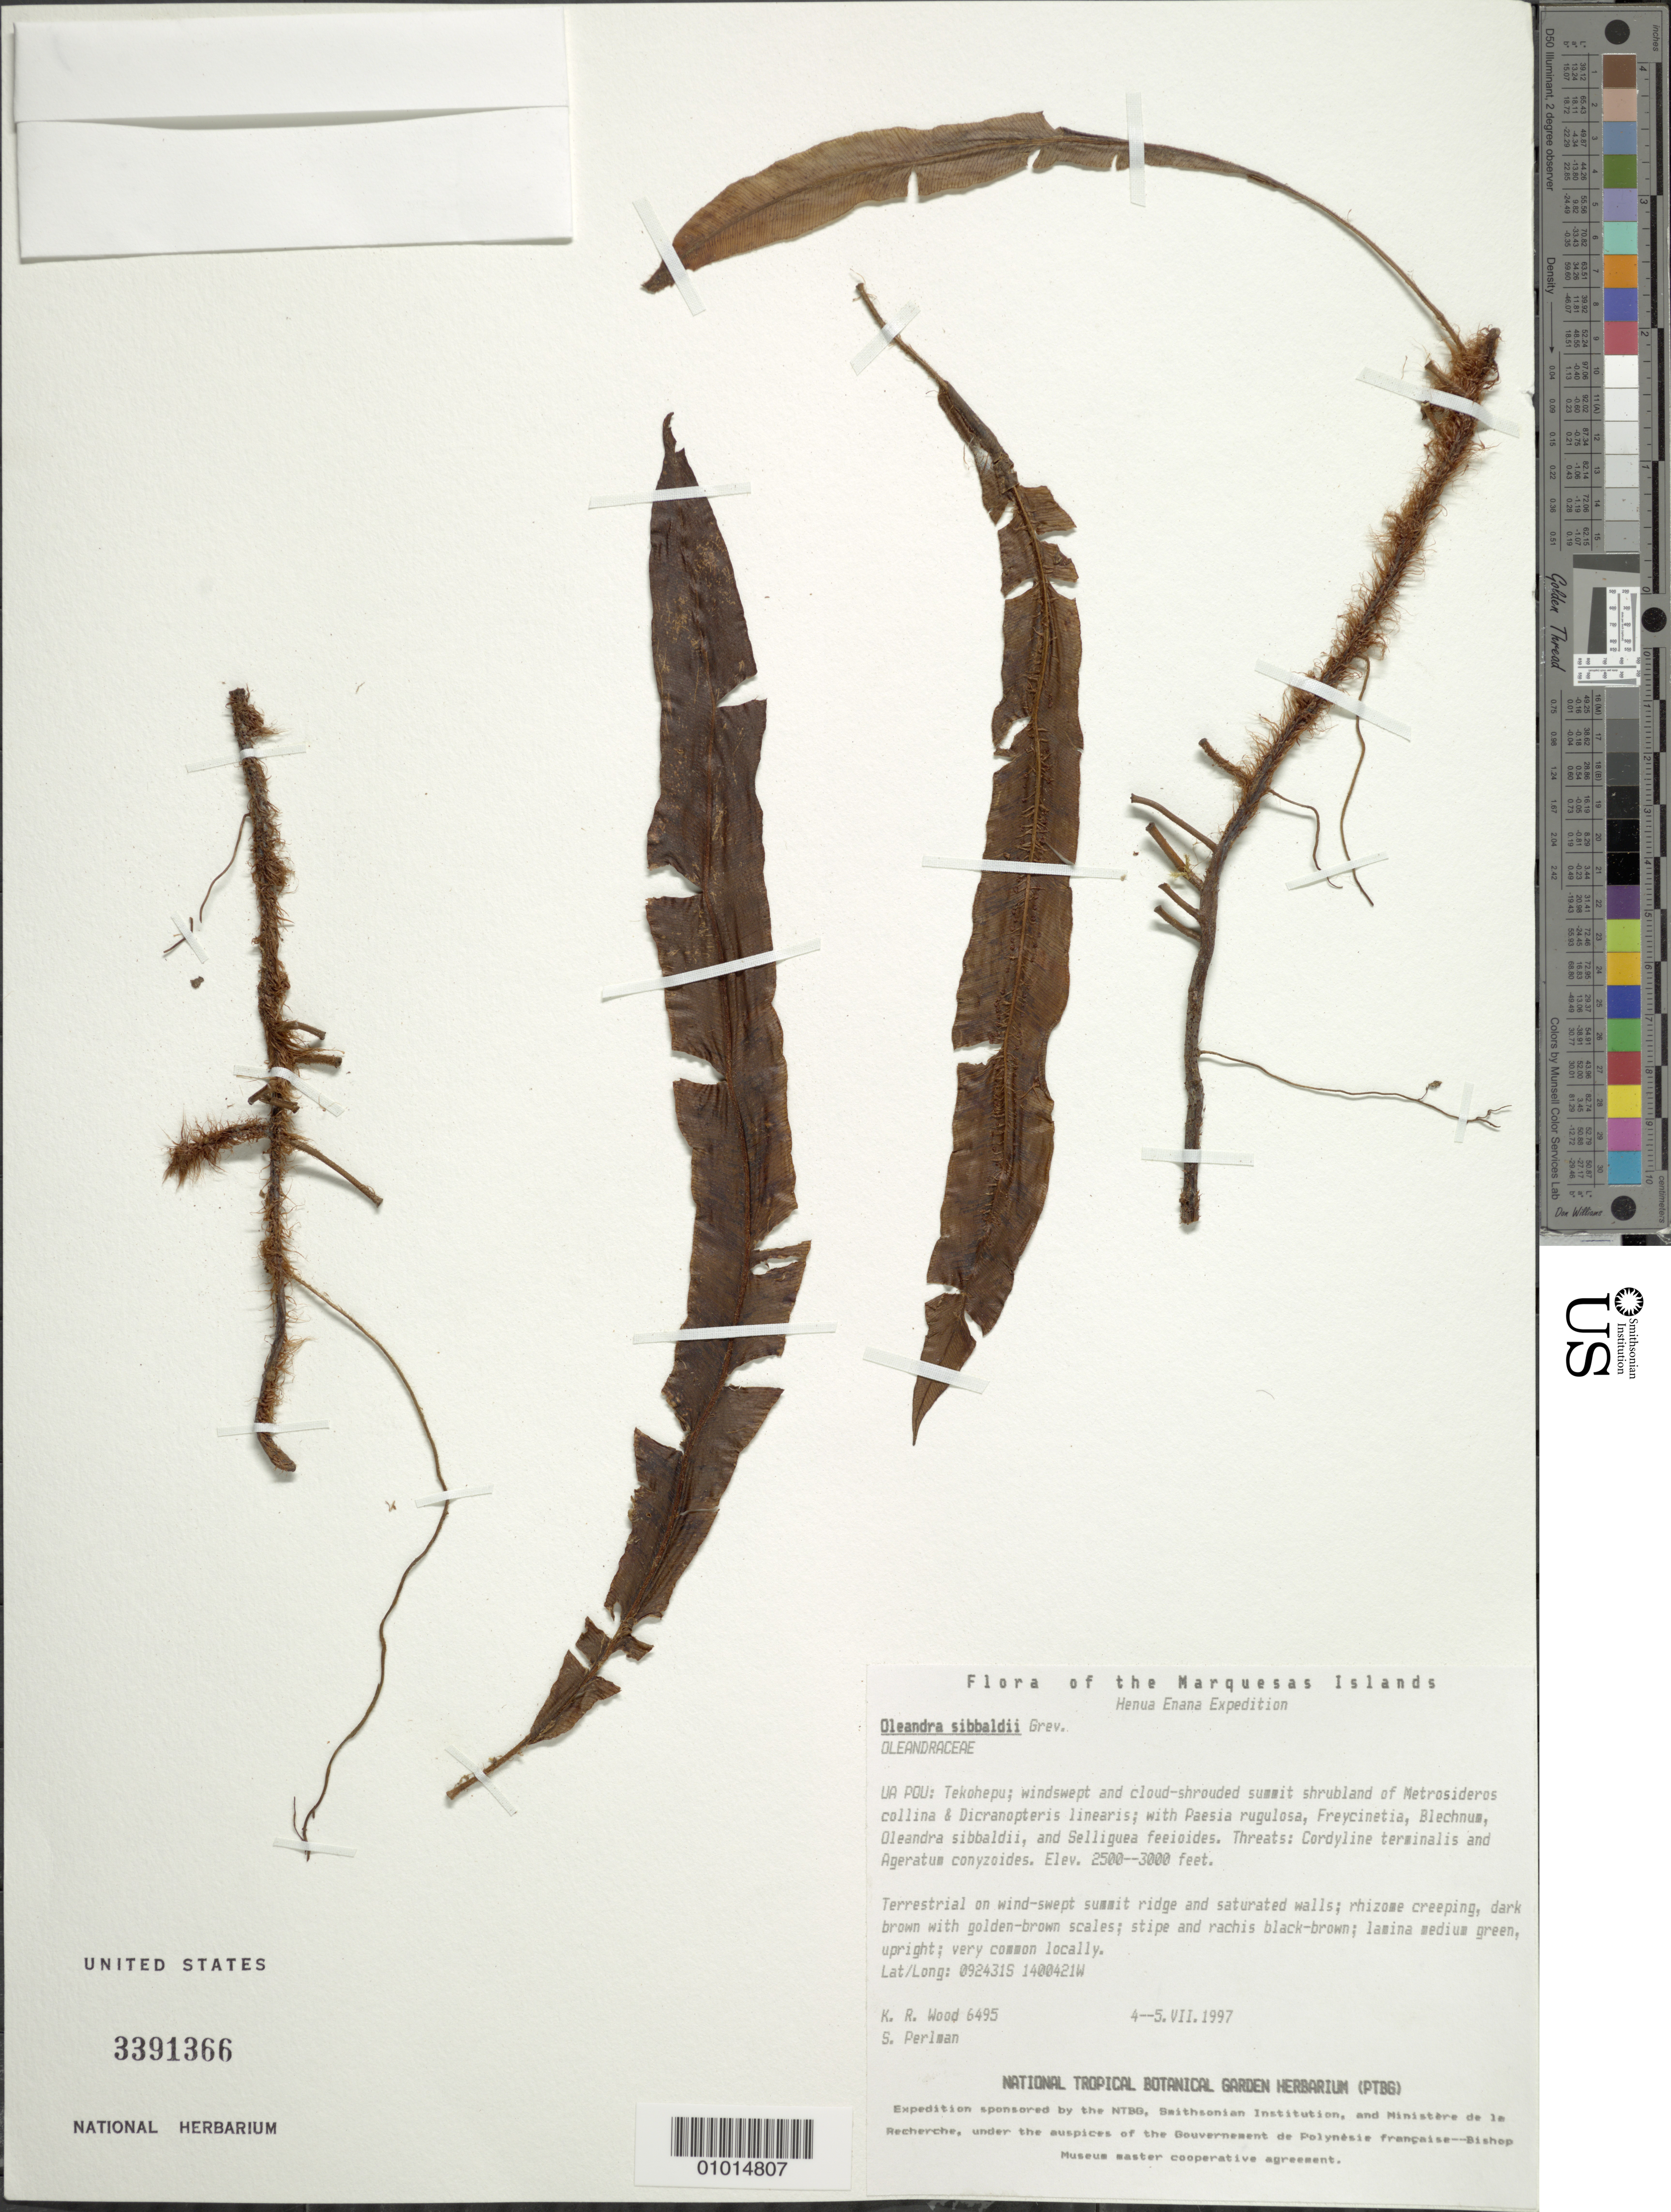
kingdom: Plantae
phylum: Tracheophyta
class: Polypodiopsida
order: Polypodiales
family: Oleandraceae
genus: Oleandra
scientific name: Oleandra sibbaldii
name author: Grev.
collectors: K. R. Wood & S. P. Perlman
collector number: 6495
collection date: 1997-07-04/1997-07-05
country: French Polynesia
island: Ua Pou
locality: Tekohepo, summit, below N facing cliffs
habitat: On wind-swept summit ridge and saturated walls, in shrubland of Metrosideros collina - Dicranopteris linearis; windswept and cloud shrouded; very common locally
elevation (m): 762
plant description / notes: Cordyline terminalis, Ageratum conyzoides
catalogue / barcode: US 3391366